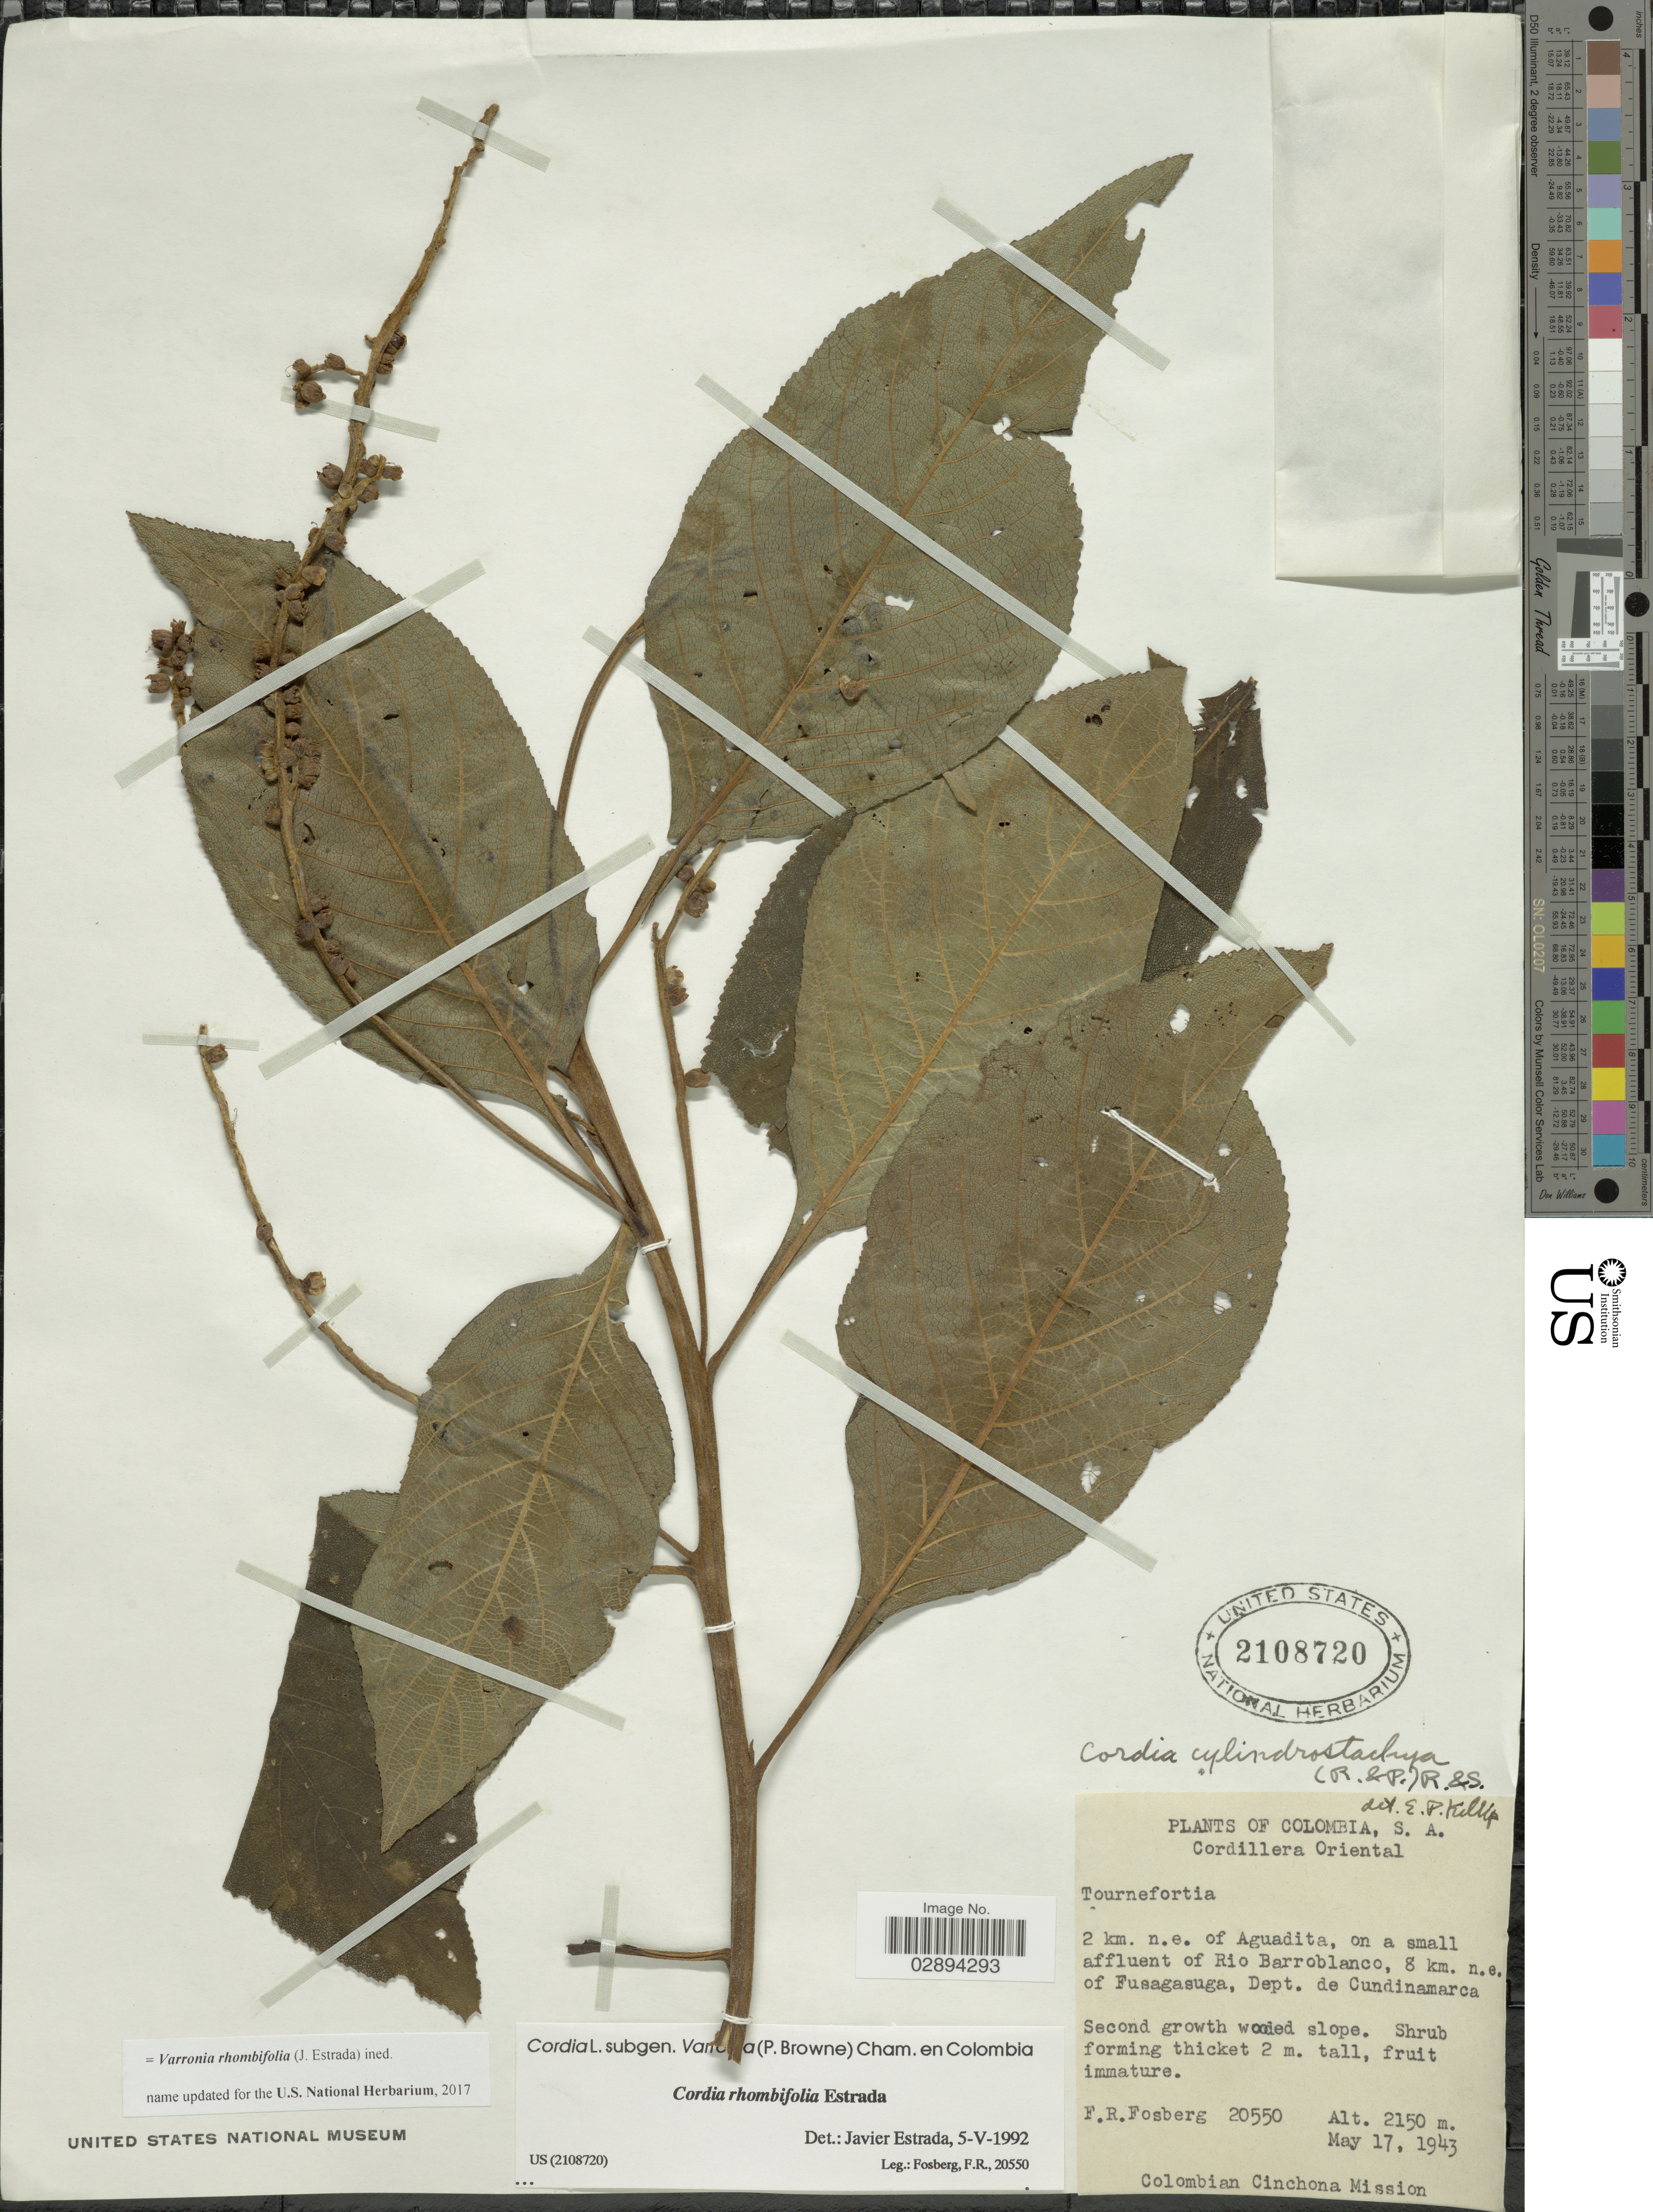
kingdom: Plantae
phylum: Tracheophyta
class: Magnoliopsida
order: Boraginales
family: Cordiaceae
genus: Varronia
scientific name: Varronia rhombifolia (J. Estrada) comb. nov. ined.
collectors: F. R. Fosberg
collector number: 20550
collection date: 1943-05-17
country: Colombia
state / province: Cundinamarca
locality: Cordillera Oriental, 2 km n.e. of Aguadita, on a small affluent of Rio Barroblanco, 8 km. n.e. of Fusagasuga, Dept. de Cundinamarca.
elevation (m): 2150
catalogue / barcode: US 2108720